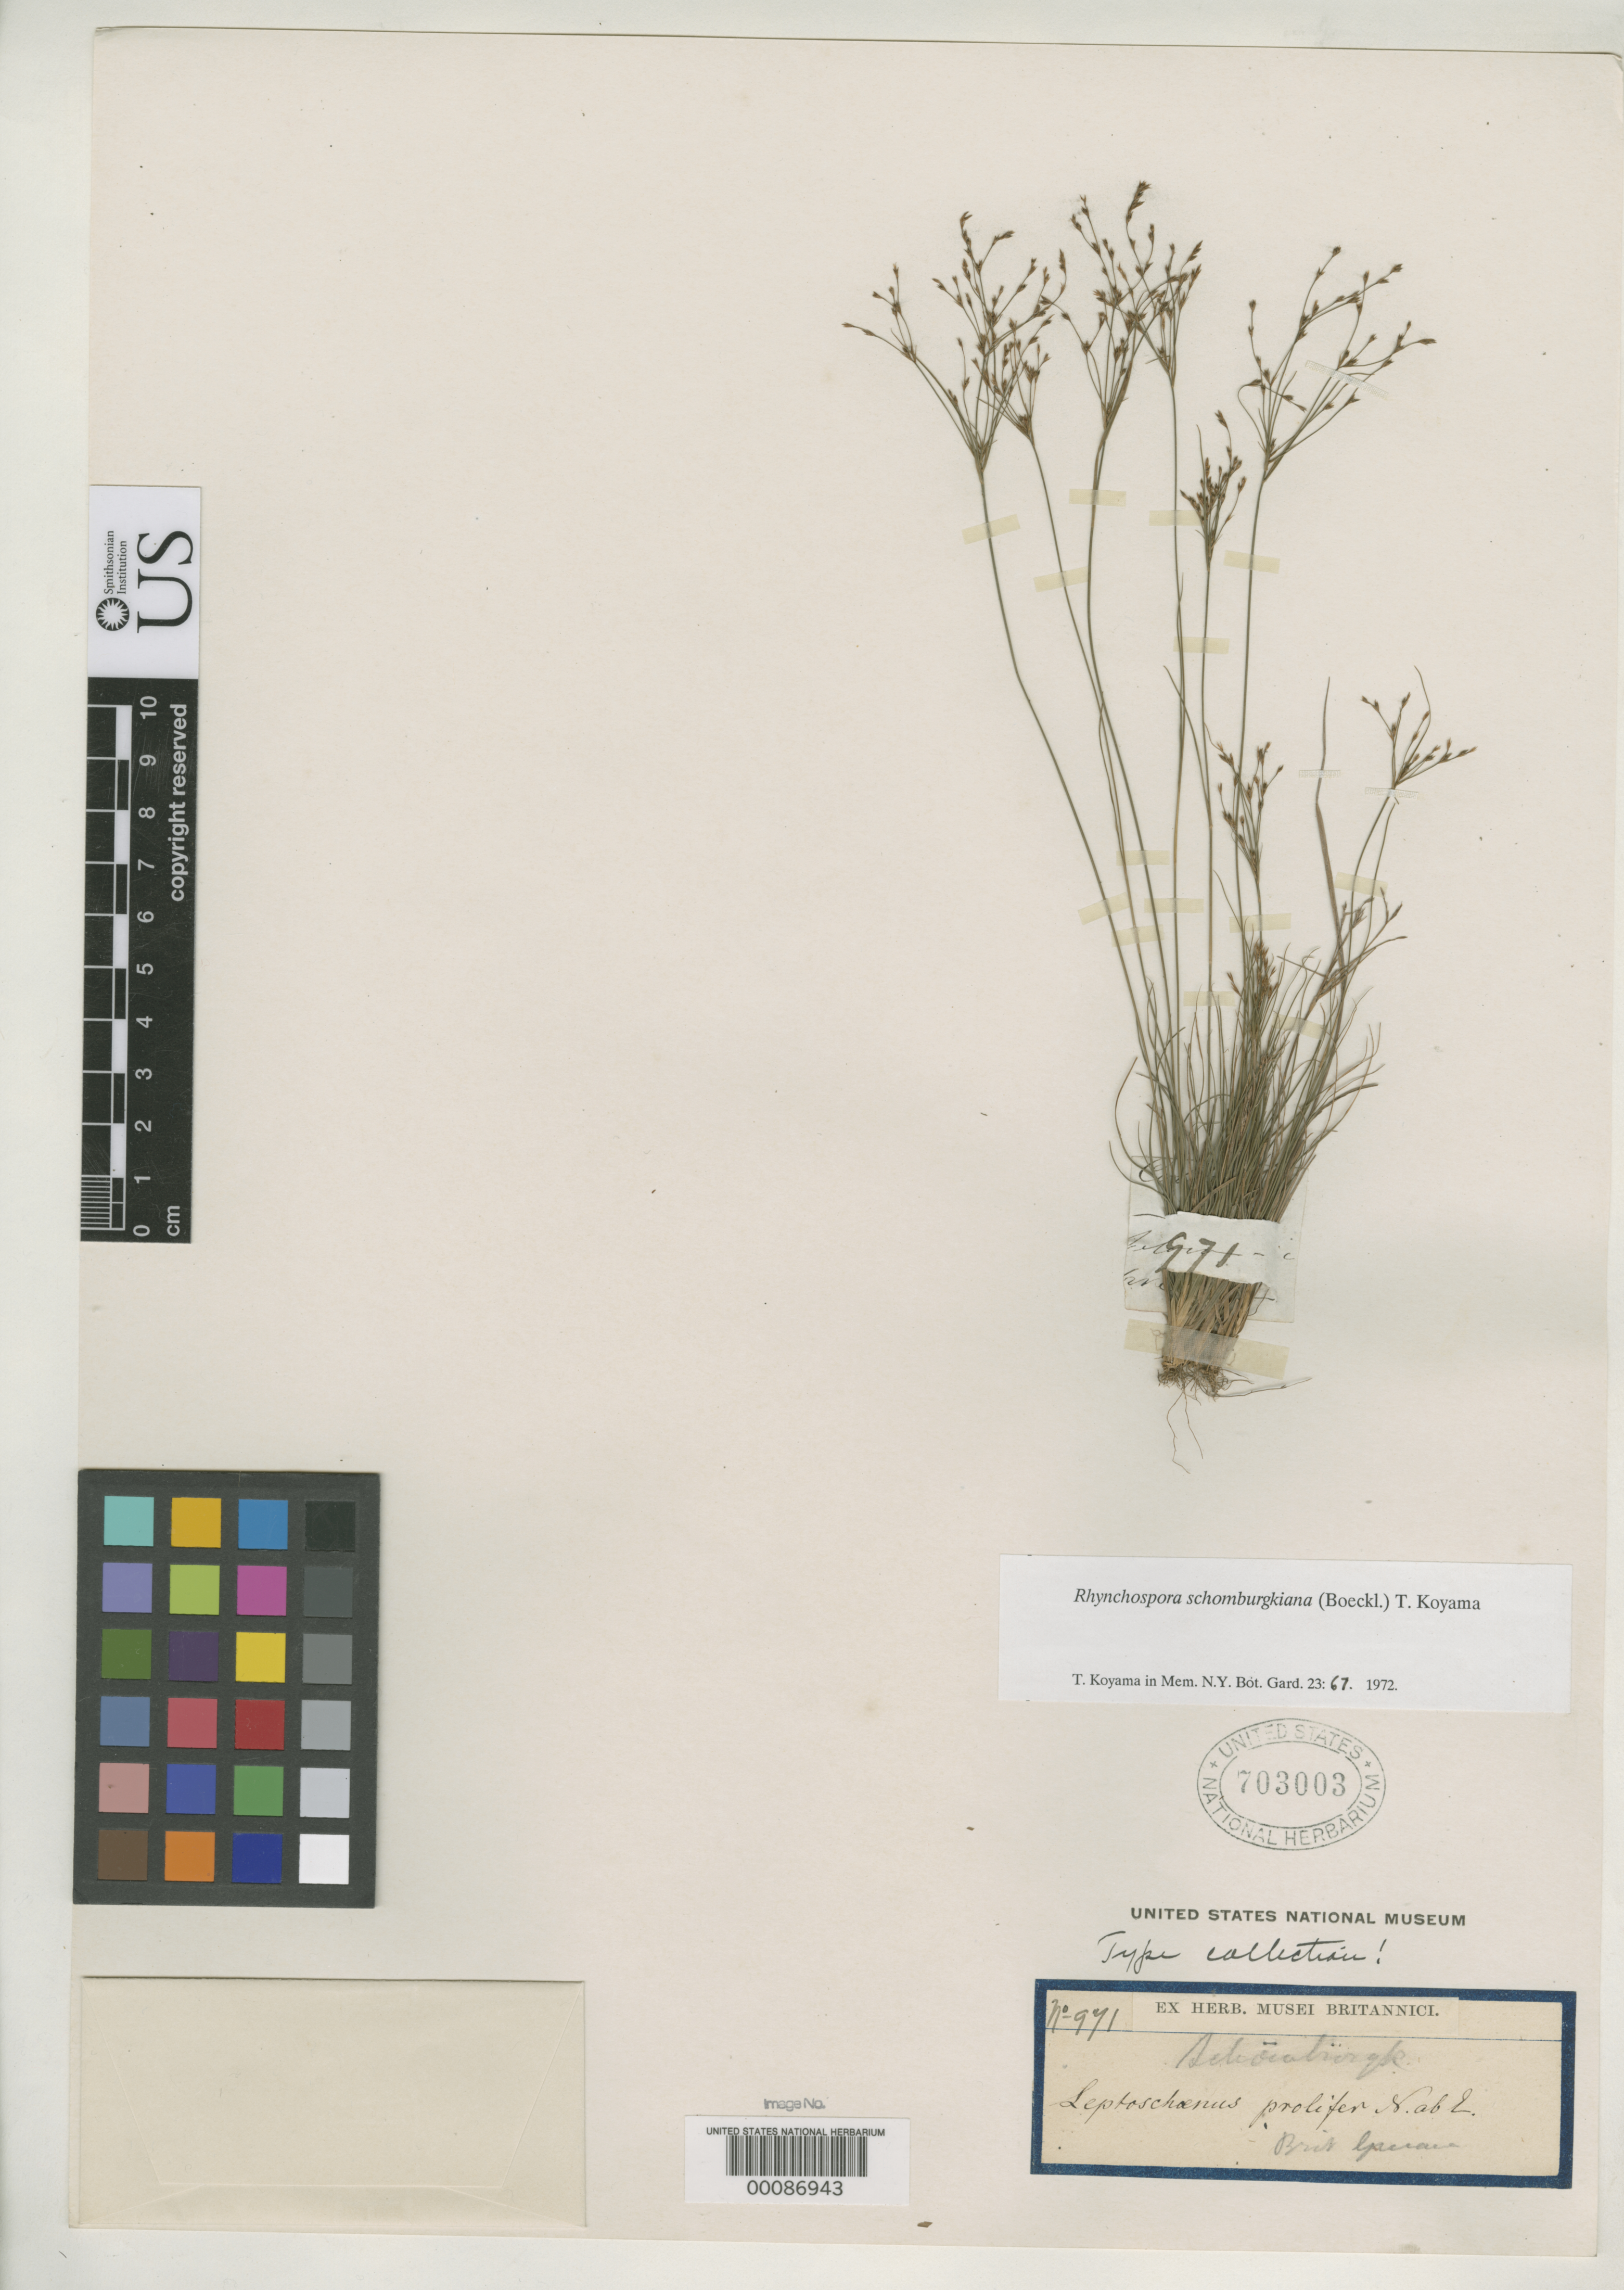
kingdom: Plantae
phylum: Tracheophyta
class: Liliopsida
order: Poales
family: Cyperaceae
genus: Leptoschoenus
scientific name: Leptoschoenus prolifer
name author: Nees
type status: Isotype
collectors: M. R. Schomburgk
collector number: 971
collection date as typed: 1840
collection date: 1840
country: Guyana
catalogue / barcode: US 703003